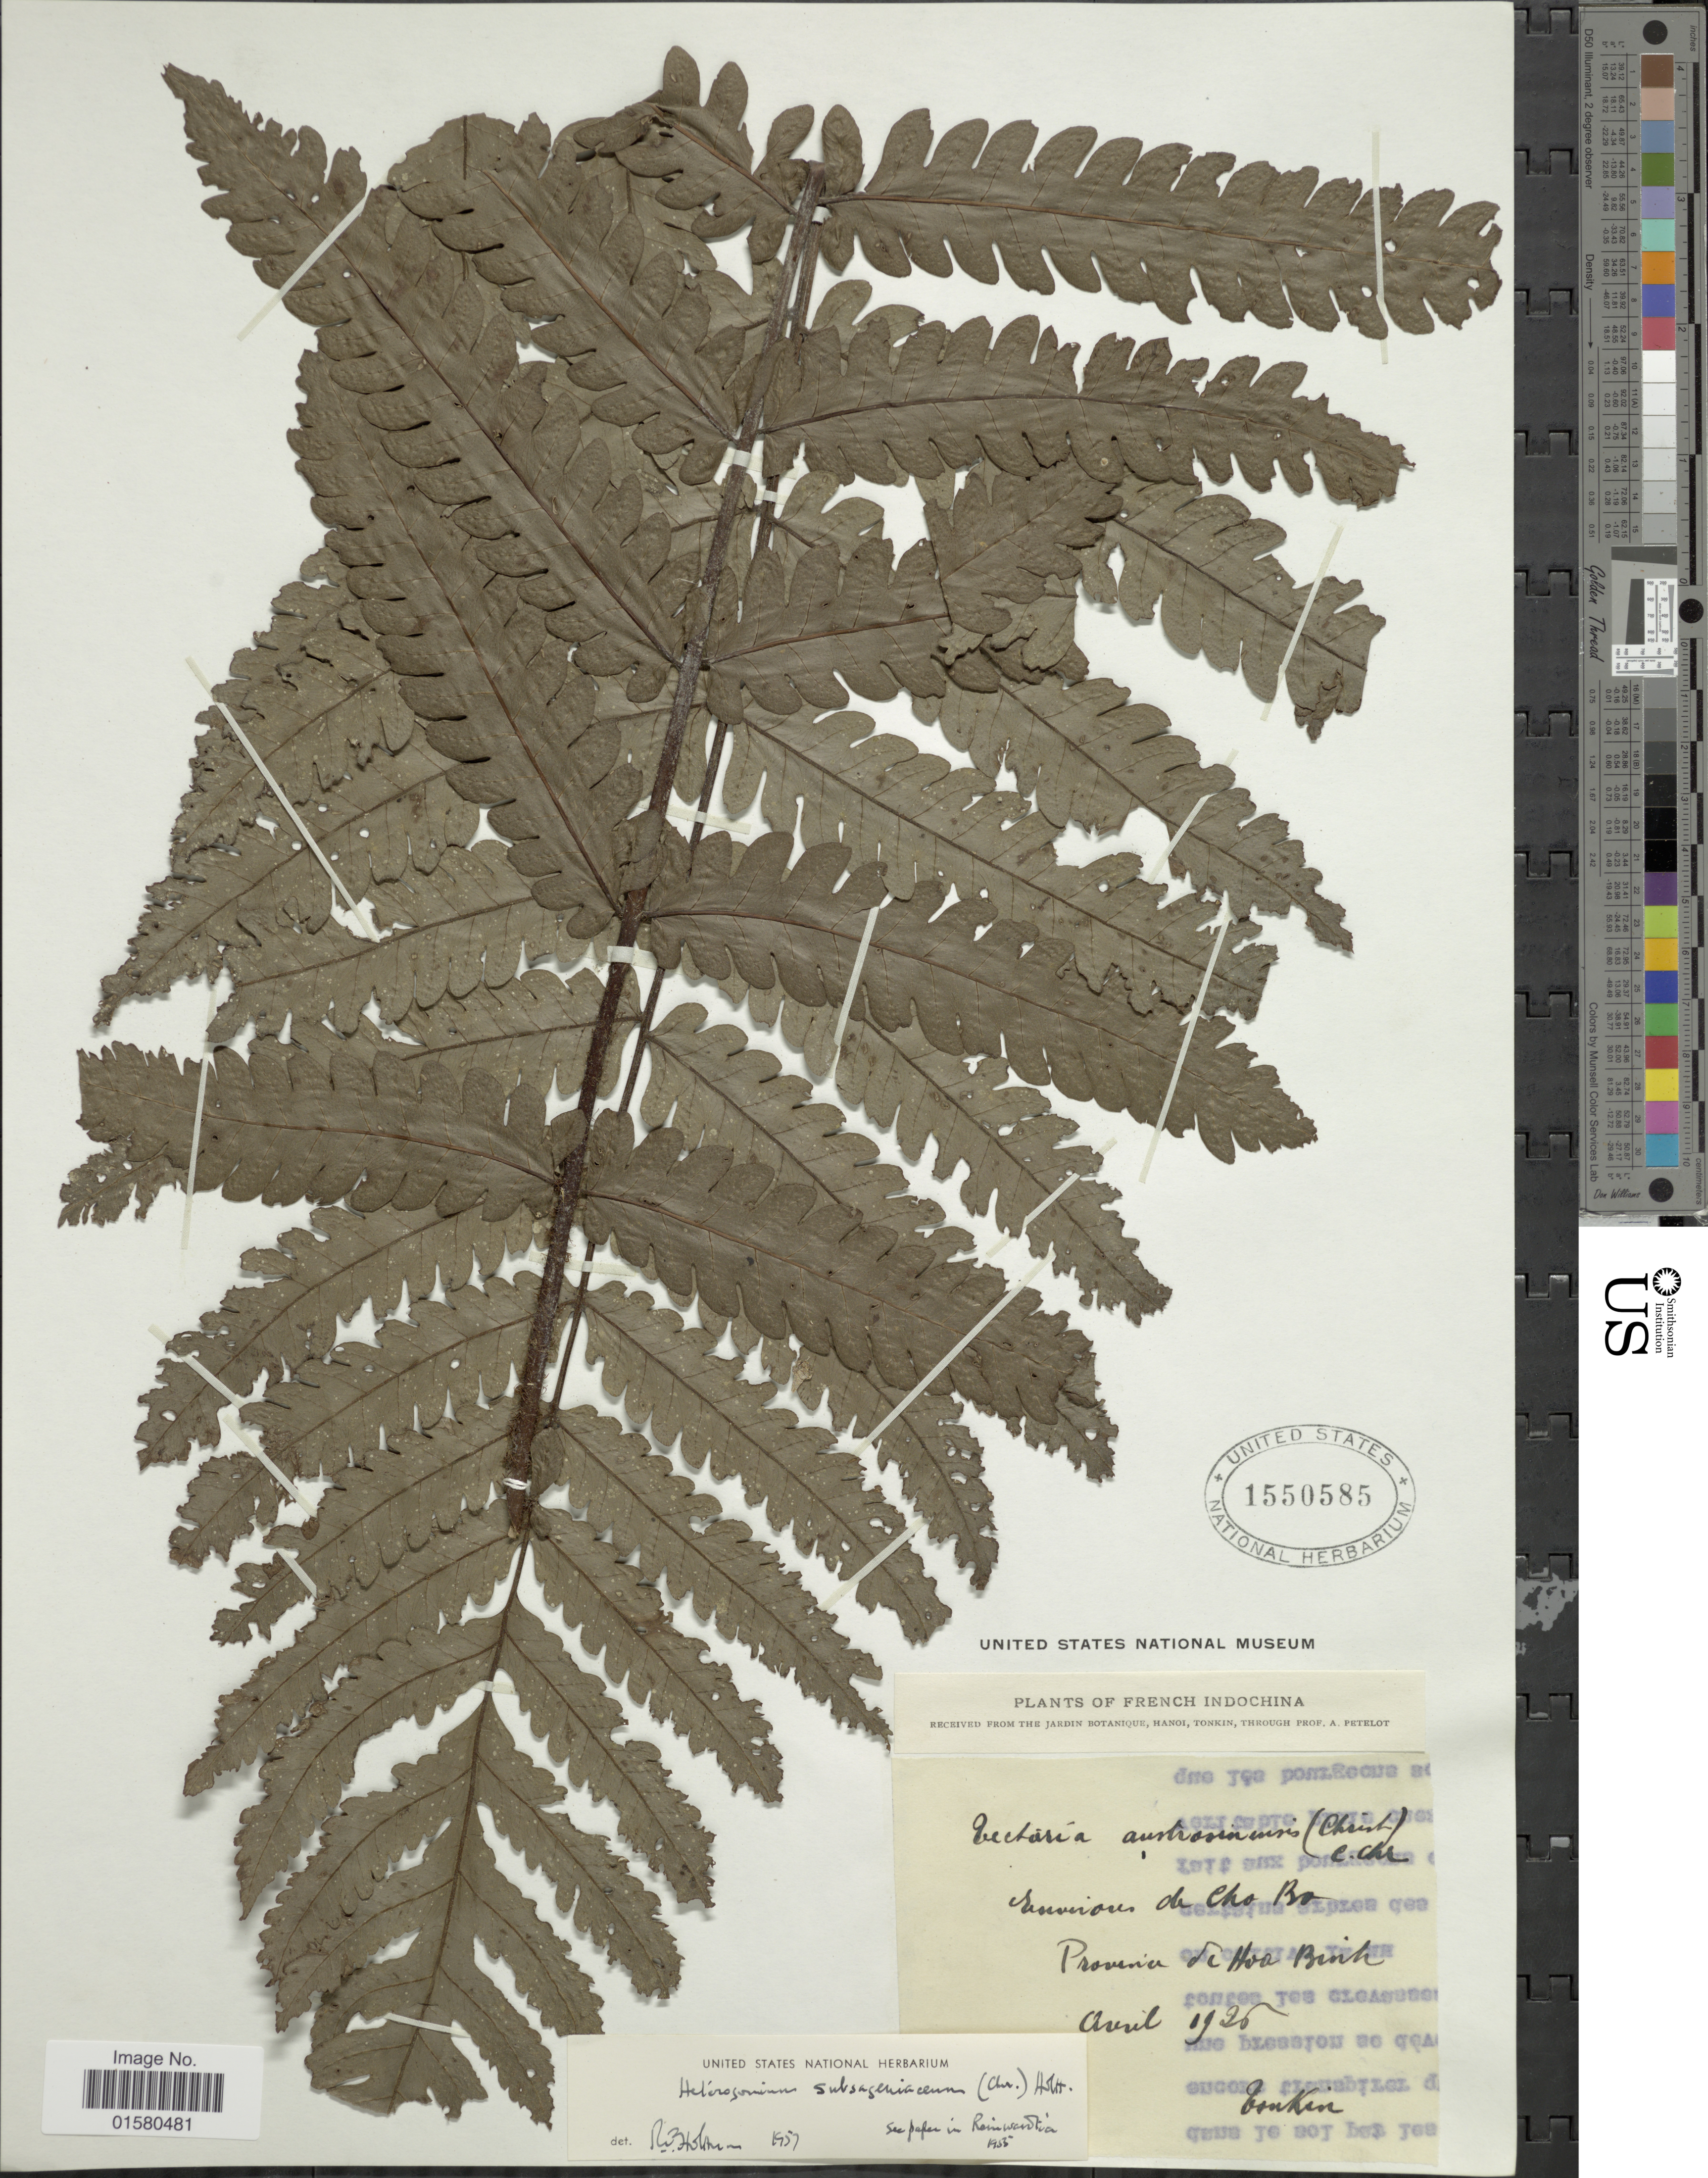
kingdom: Plantae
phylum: Tracheophyta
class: Polypodiopsida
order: Polypodiales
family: Tectariaceae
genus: Tectaria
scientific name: Tectaria subsageniacea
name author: (Christ) Christenh.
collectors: A. Petelot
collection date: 1925-04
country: Vietnam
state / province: Hoa Binh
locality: Tonkin. Enviroment de Cho Bo [interpreted]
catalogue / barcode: US 1550585